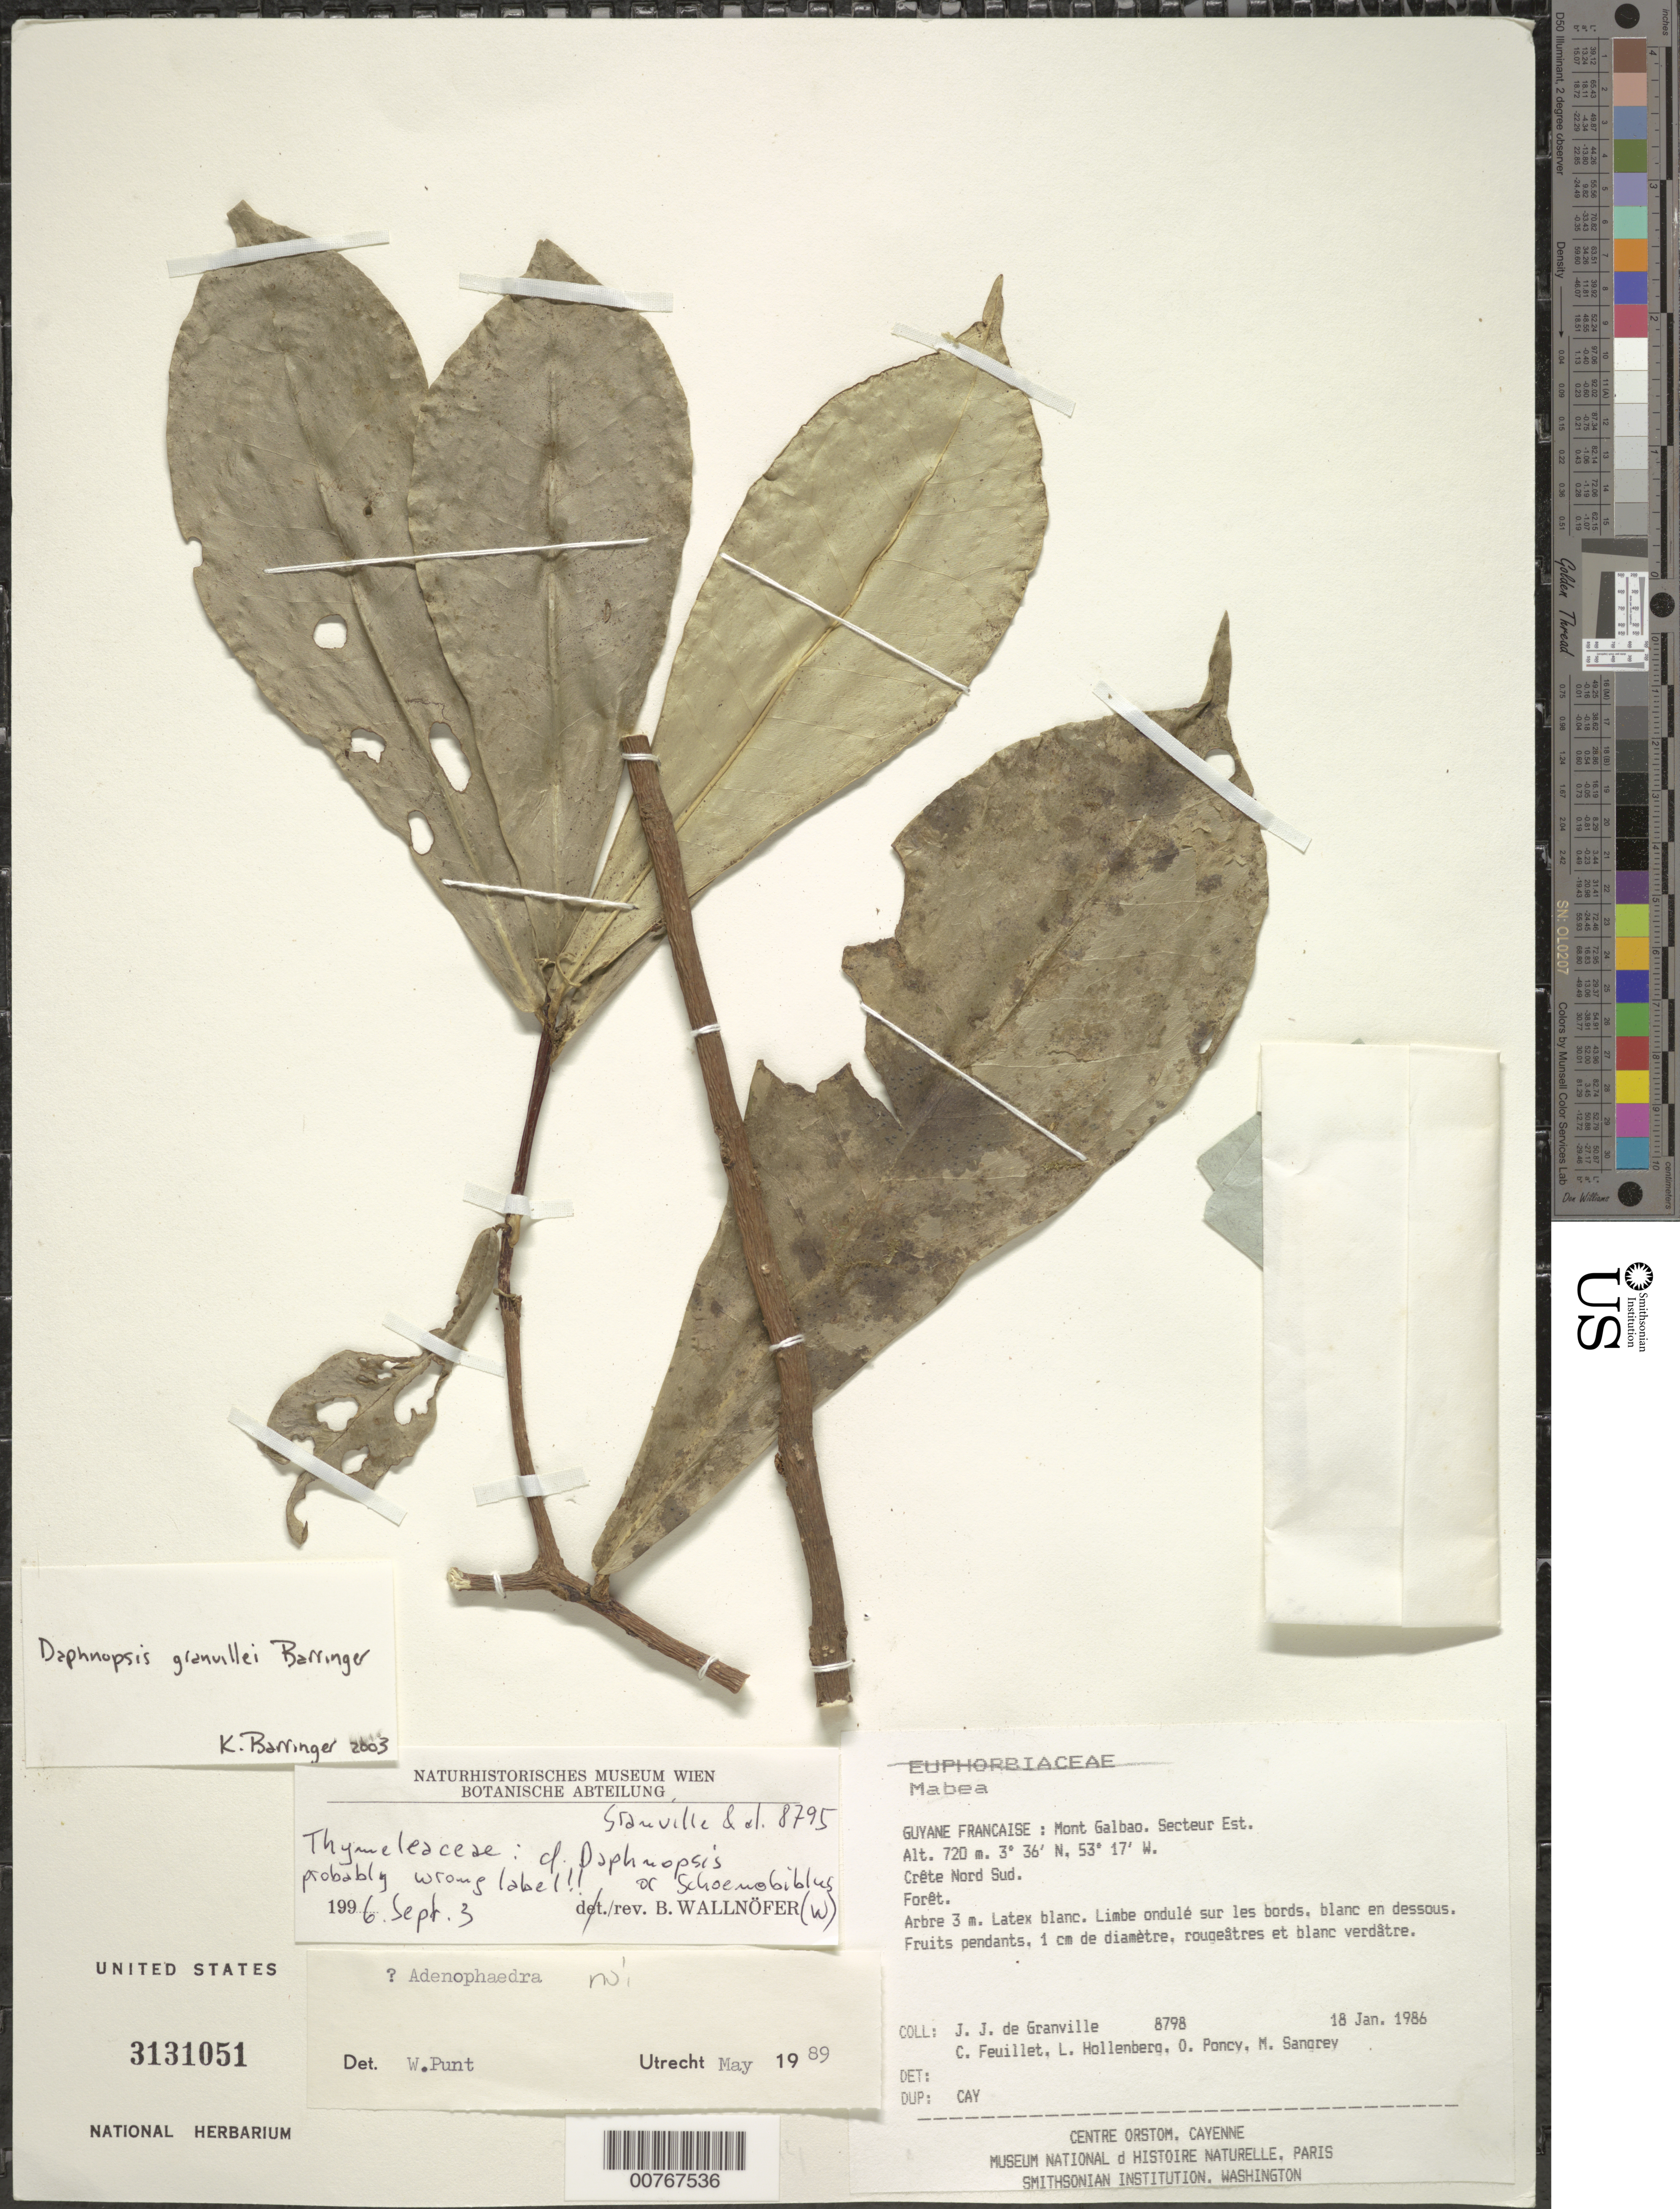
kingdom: Plantae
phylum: Tracheophyta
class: Magnoliopsida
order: Malvales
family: Thymelaeaceae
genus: Daphnopsis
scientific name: Daphnopsis granvillei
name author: Barringer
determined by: Barringer, K. A.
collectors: J.-J. de Granville, C. Feuillet, L. Hollenberg, O. Poncy & M. S. Sangrey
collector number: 8798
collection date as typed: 18-Jan-86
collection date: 1986-01-18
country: French Guiana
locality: Mont Galbao. Secteur Est. Crête Nord Sud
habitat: Forêt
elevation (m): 720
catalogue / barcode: US 3131051